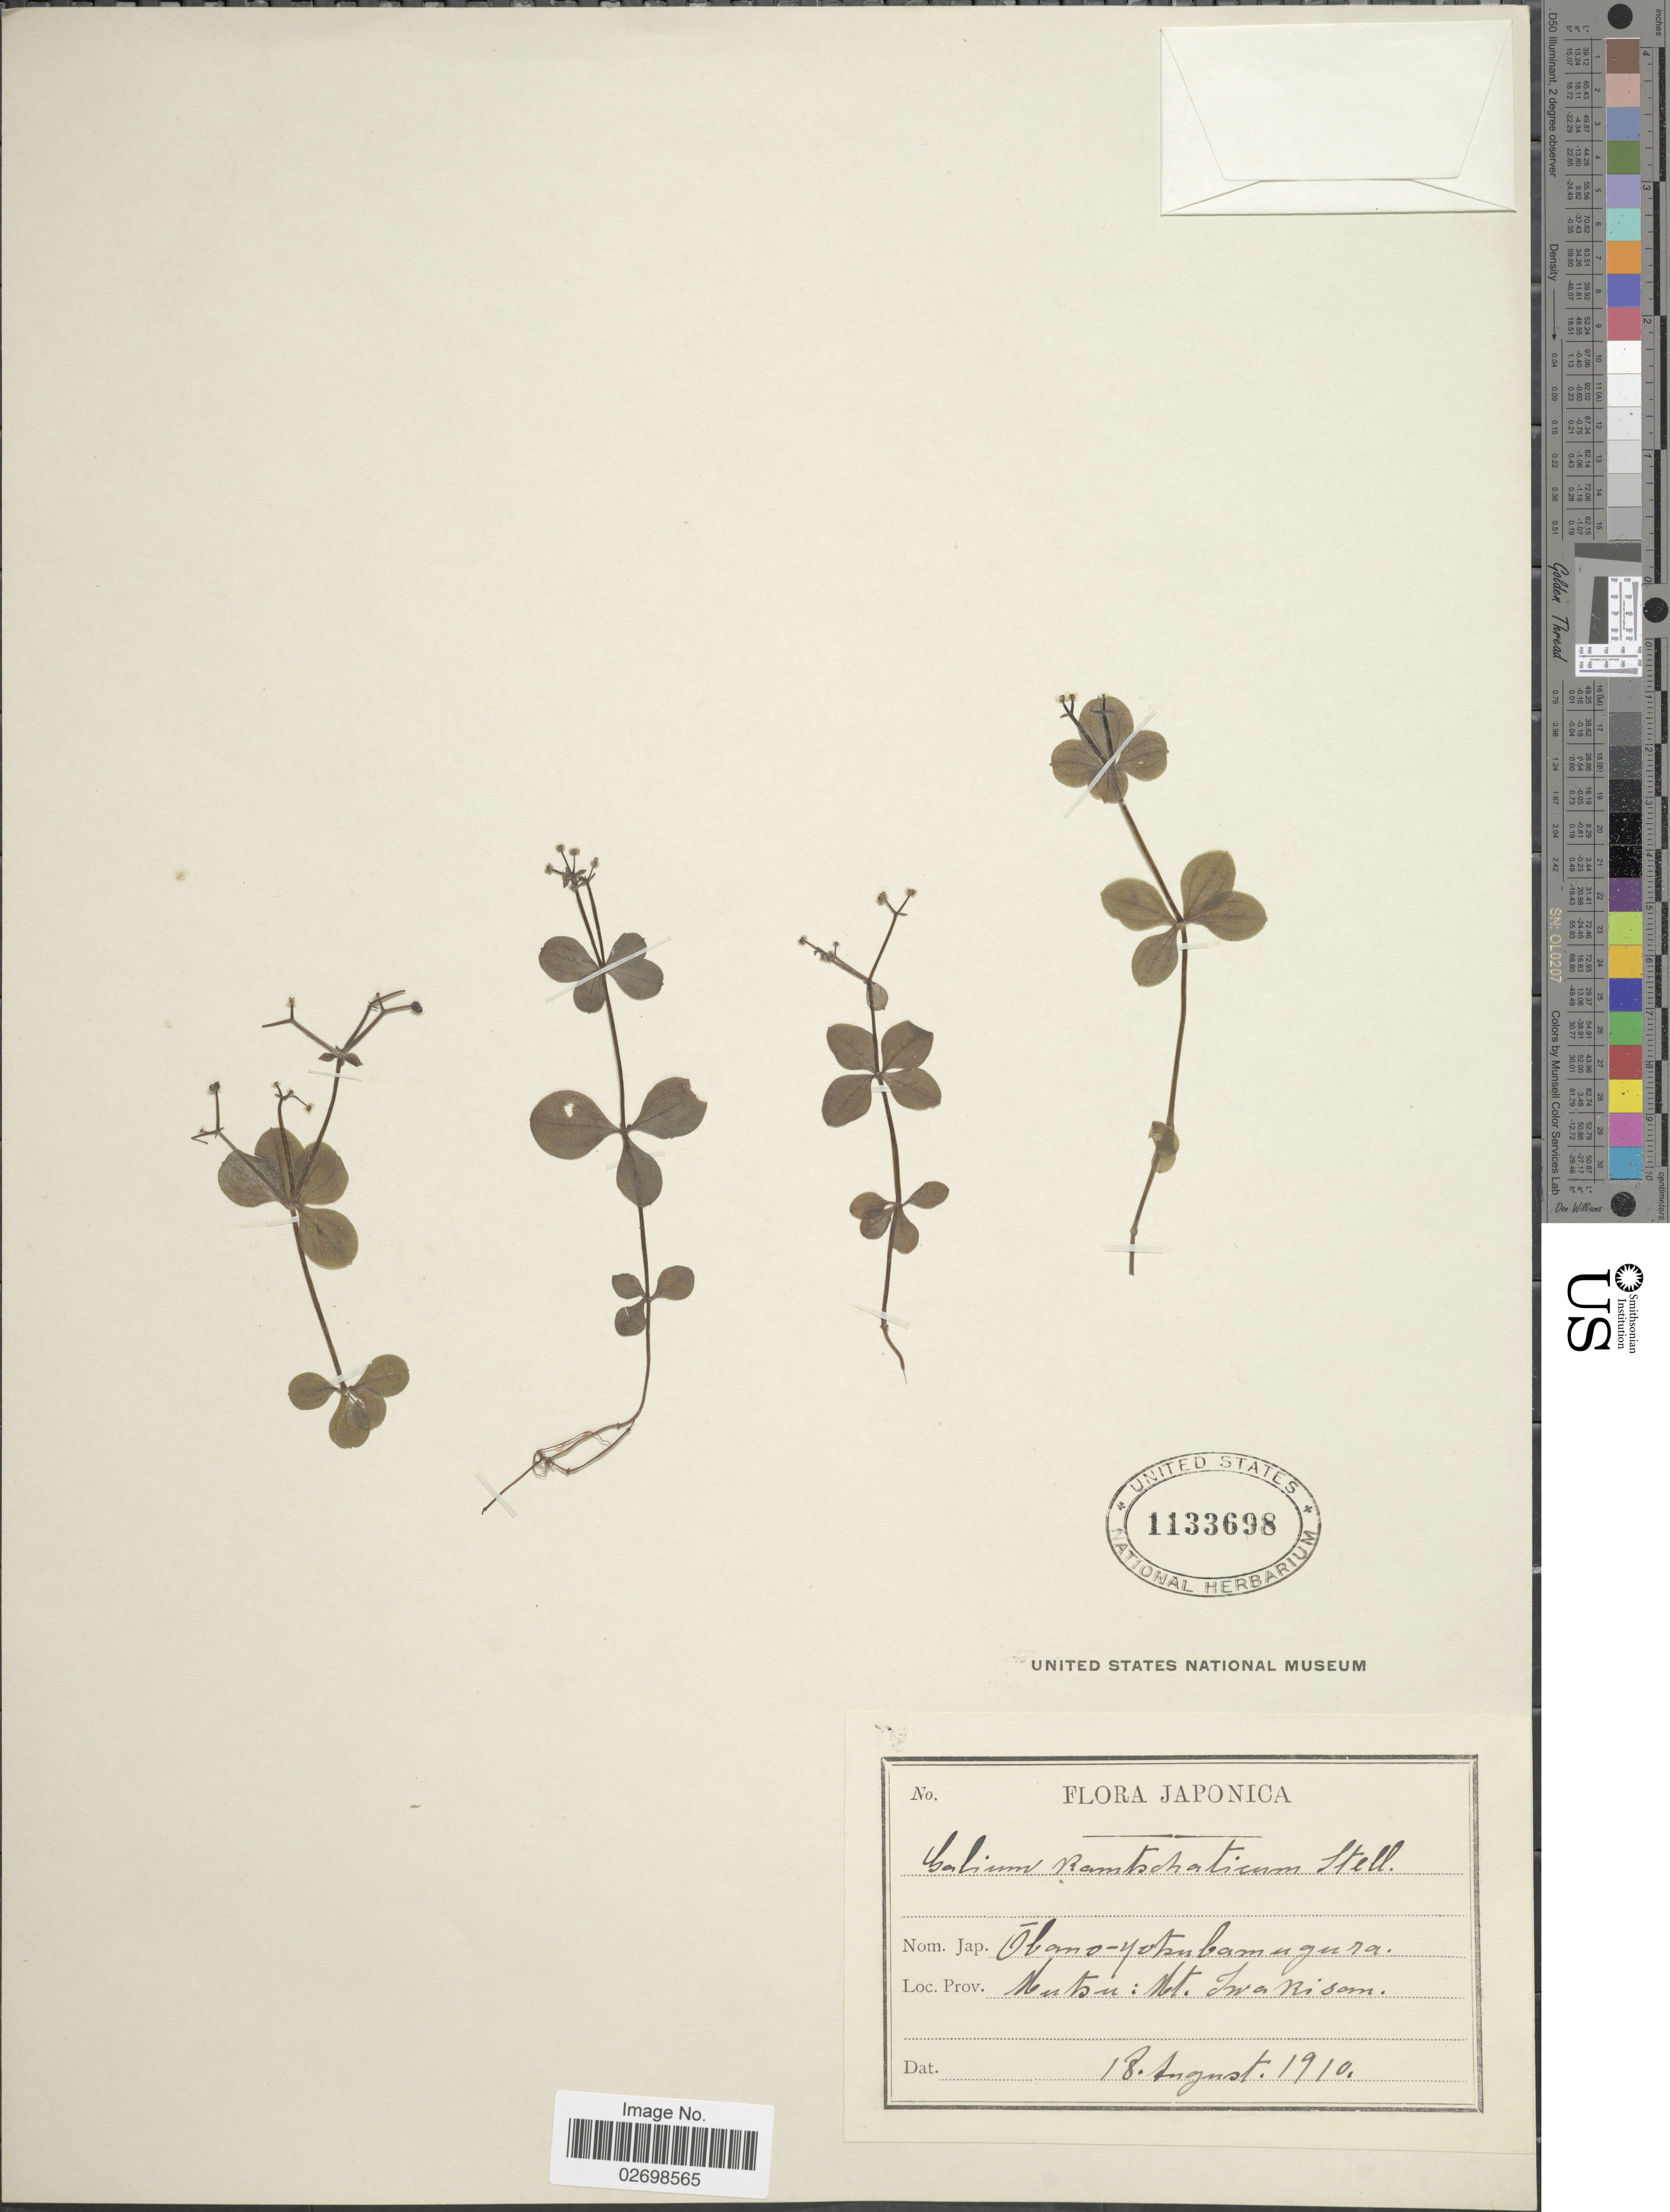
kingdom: Plantae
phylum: Tracheophyta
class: Magnoliopsida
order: Gentianales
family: Rubiaceae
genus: Galium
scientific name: Galium kamtschaticum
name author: Steller ex Schult. & Schult. f.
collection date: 1910-08-18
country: Japan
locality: Mutsu: Mt. Iwakisan.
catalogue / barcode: US 1133698